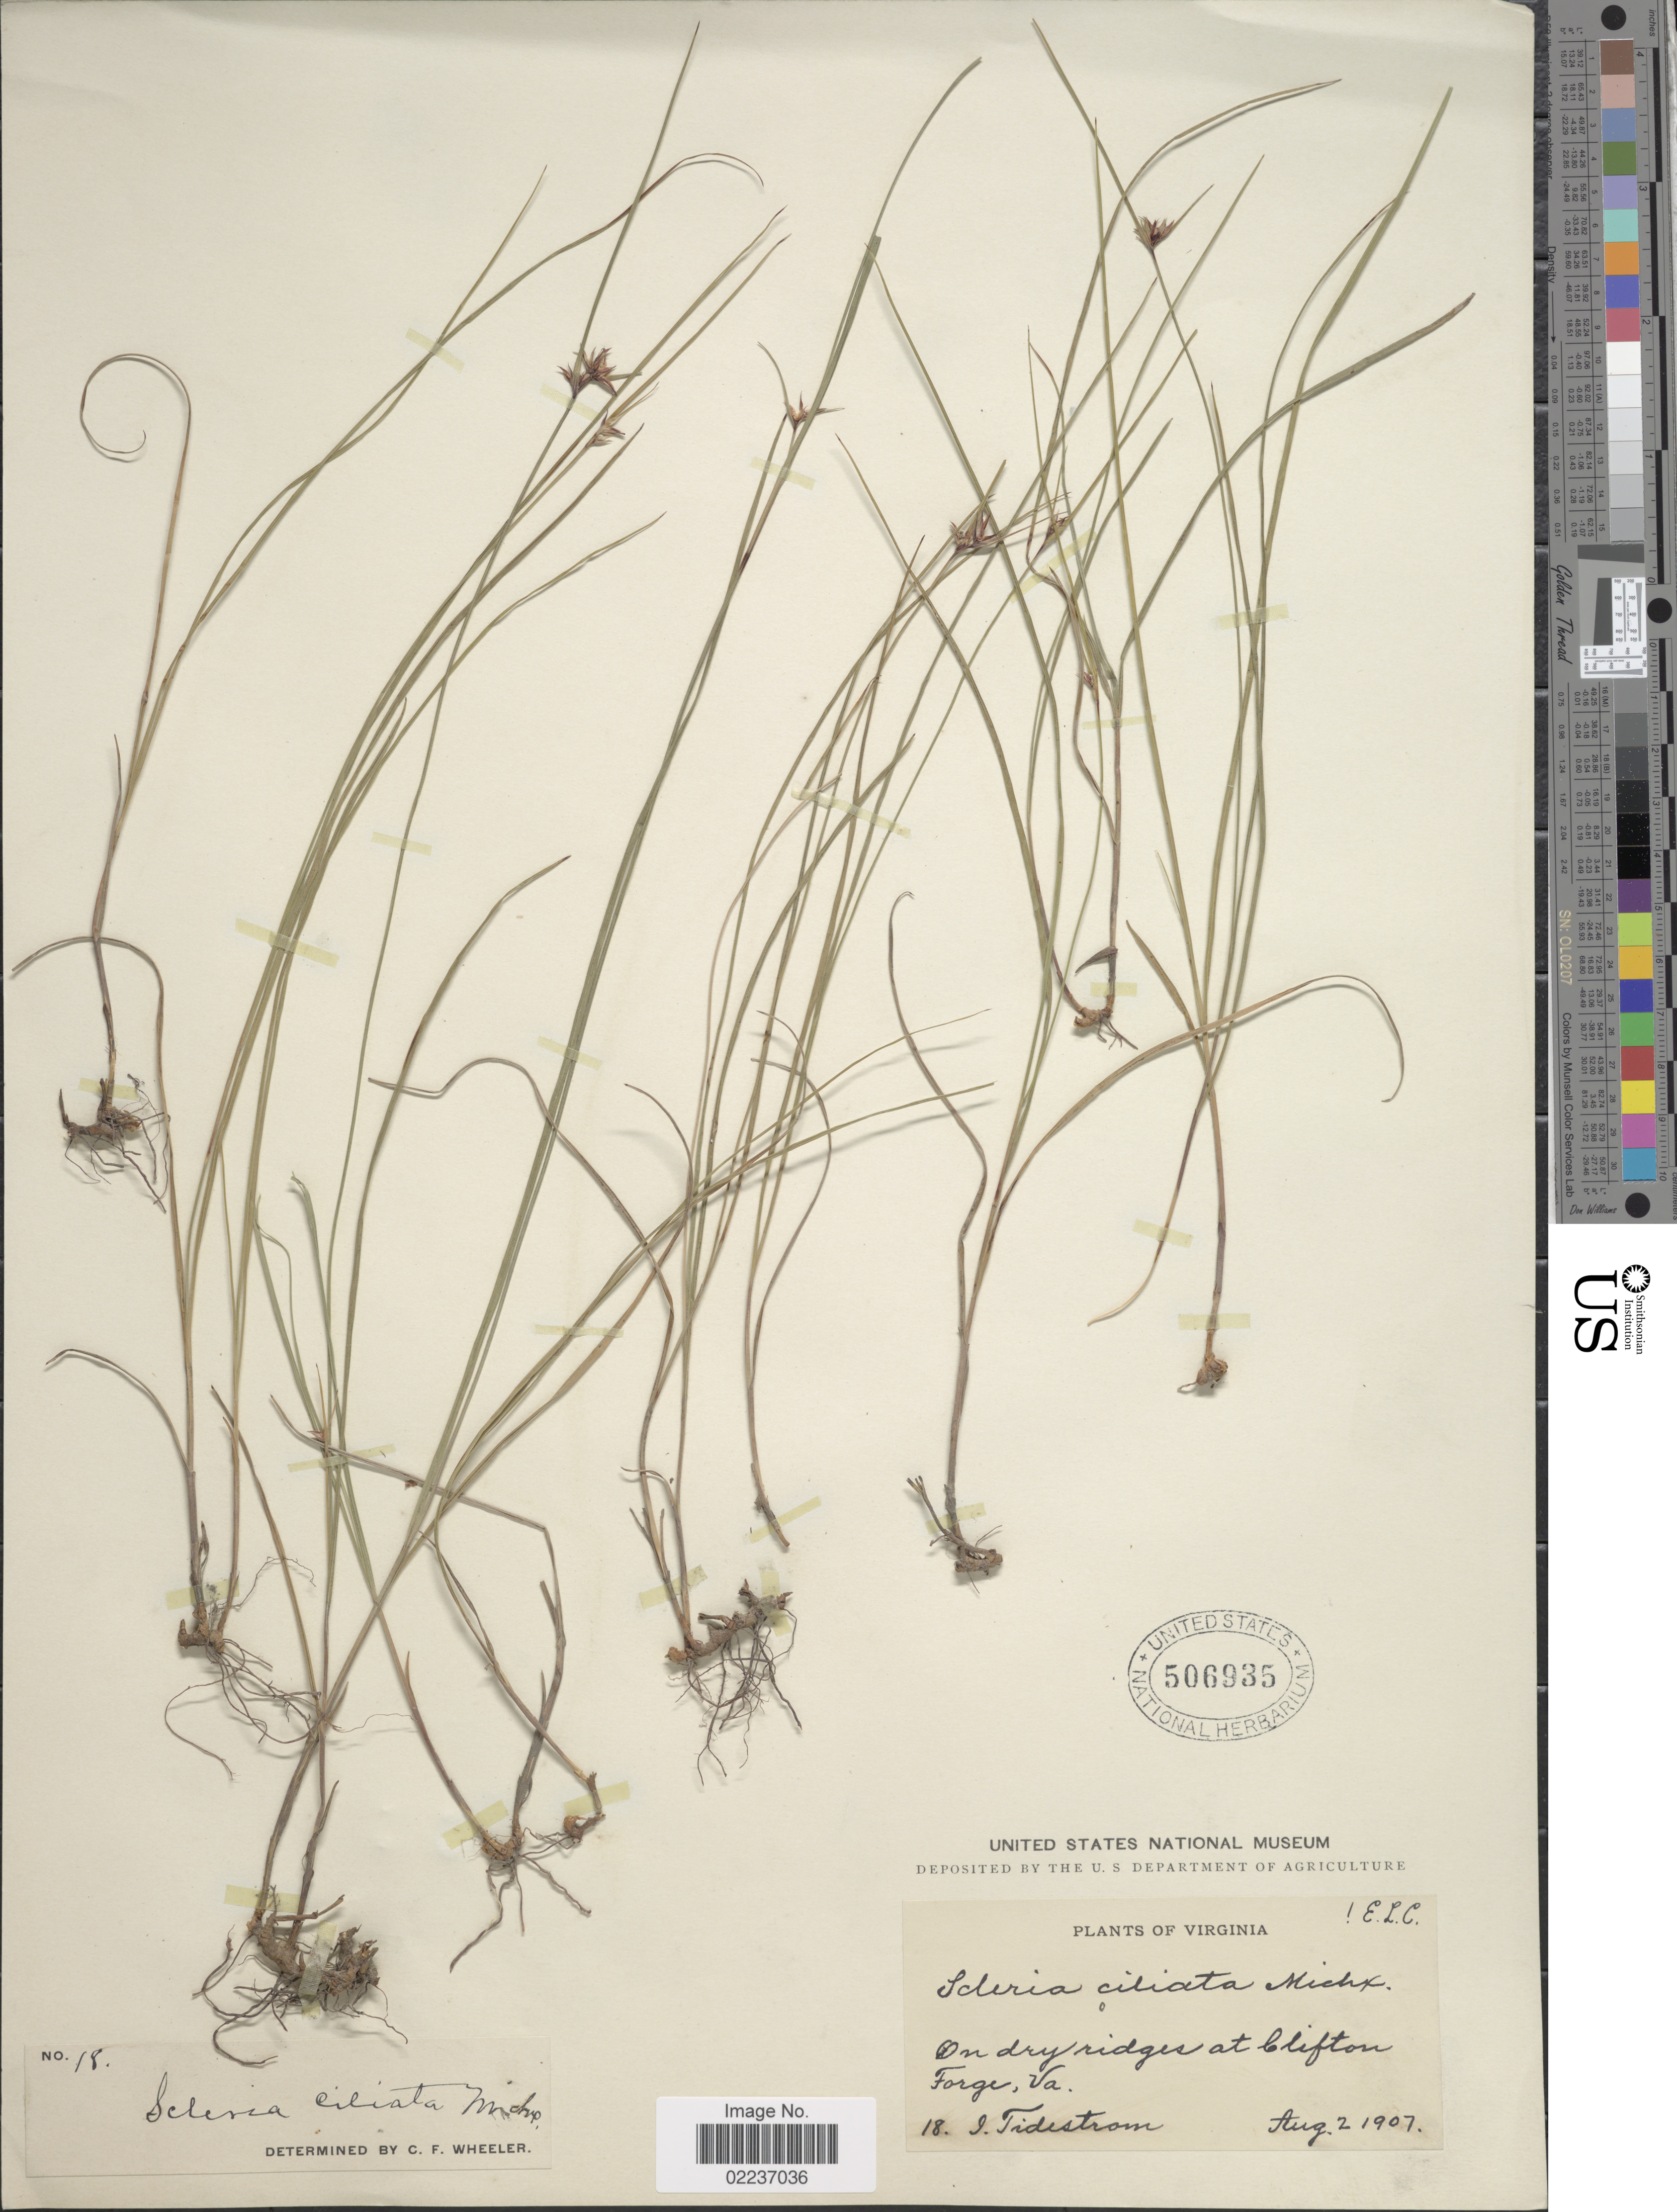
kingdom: Plantae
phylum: Tracheophyta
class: Liliopsida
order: Poales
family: Cyperaceae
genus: Scleria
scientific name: Scleria ciliata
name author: Michx.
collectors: I. F. Tidestrom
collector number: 18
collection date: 1907-08-02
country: United States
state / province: Virginia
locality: On dry ridges at Clifton Forge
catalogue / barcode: US 506935